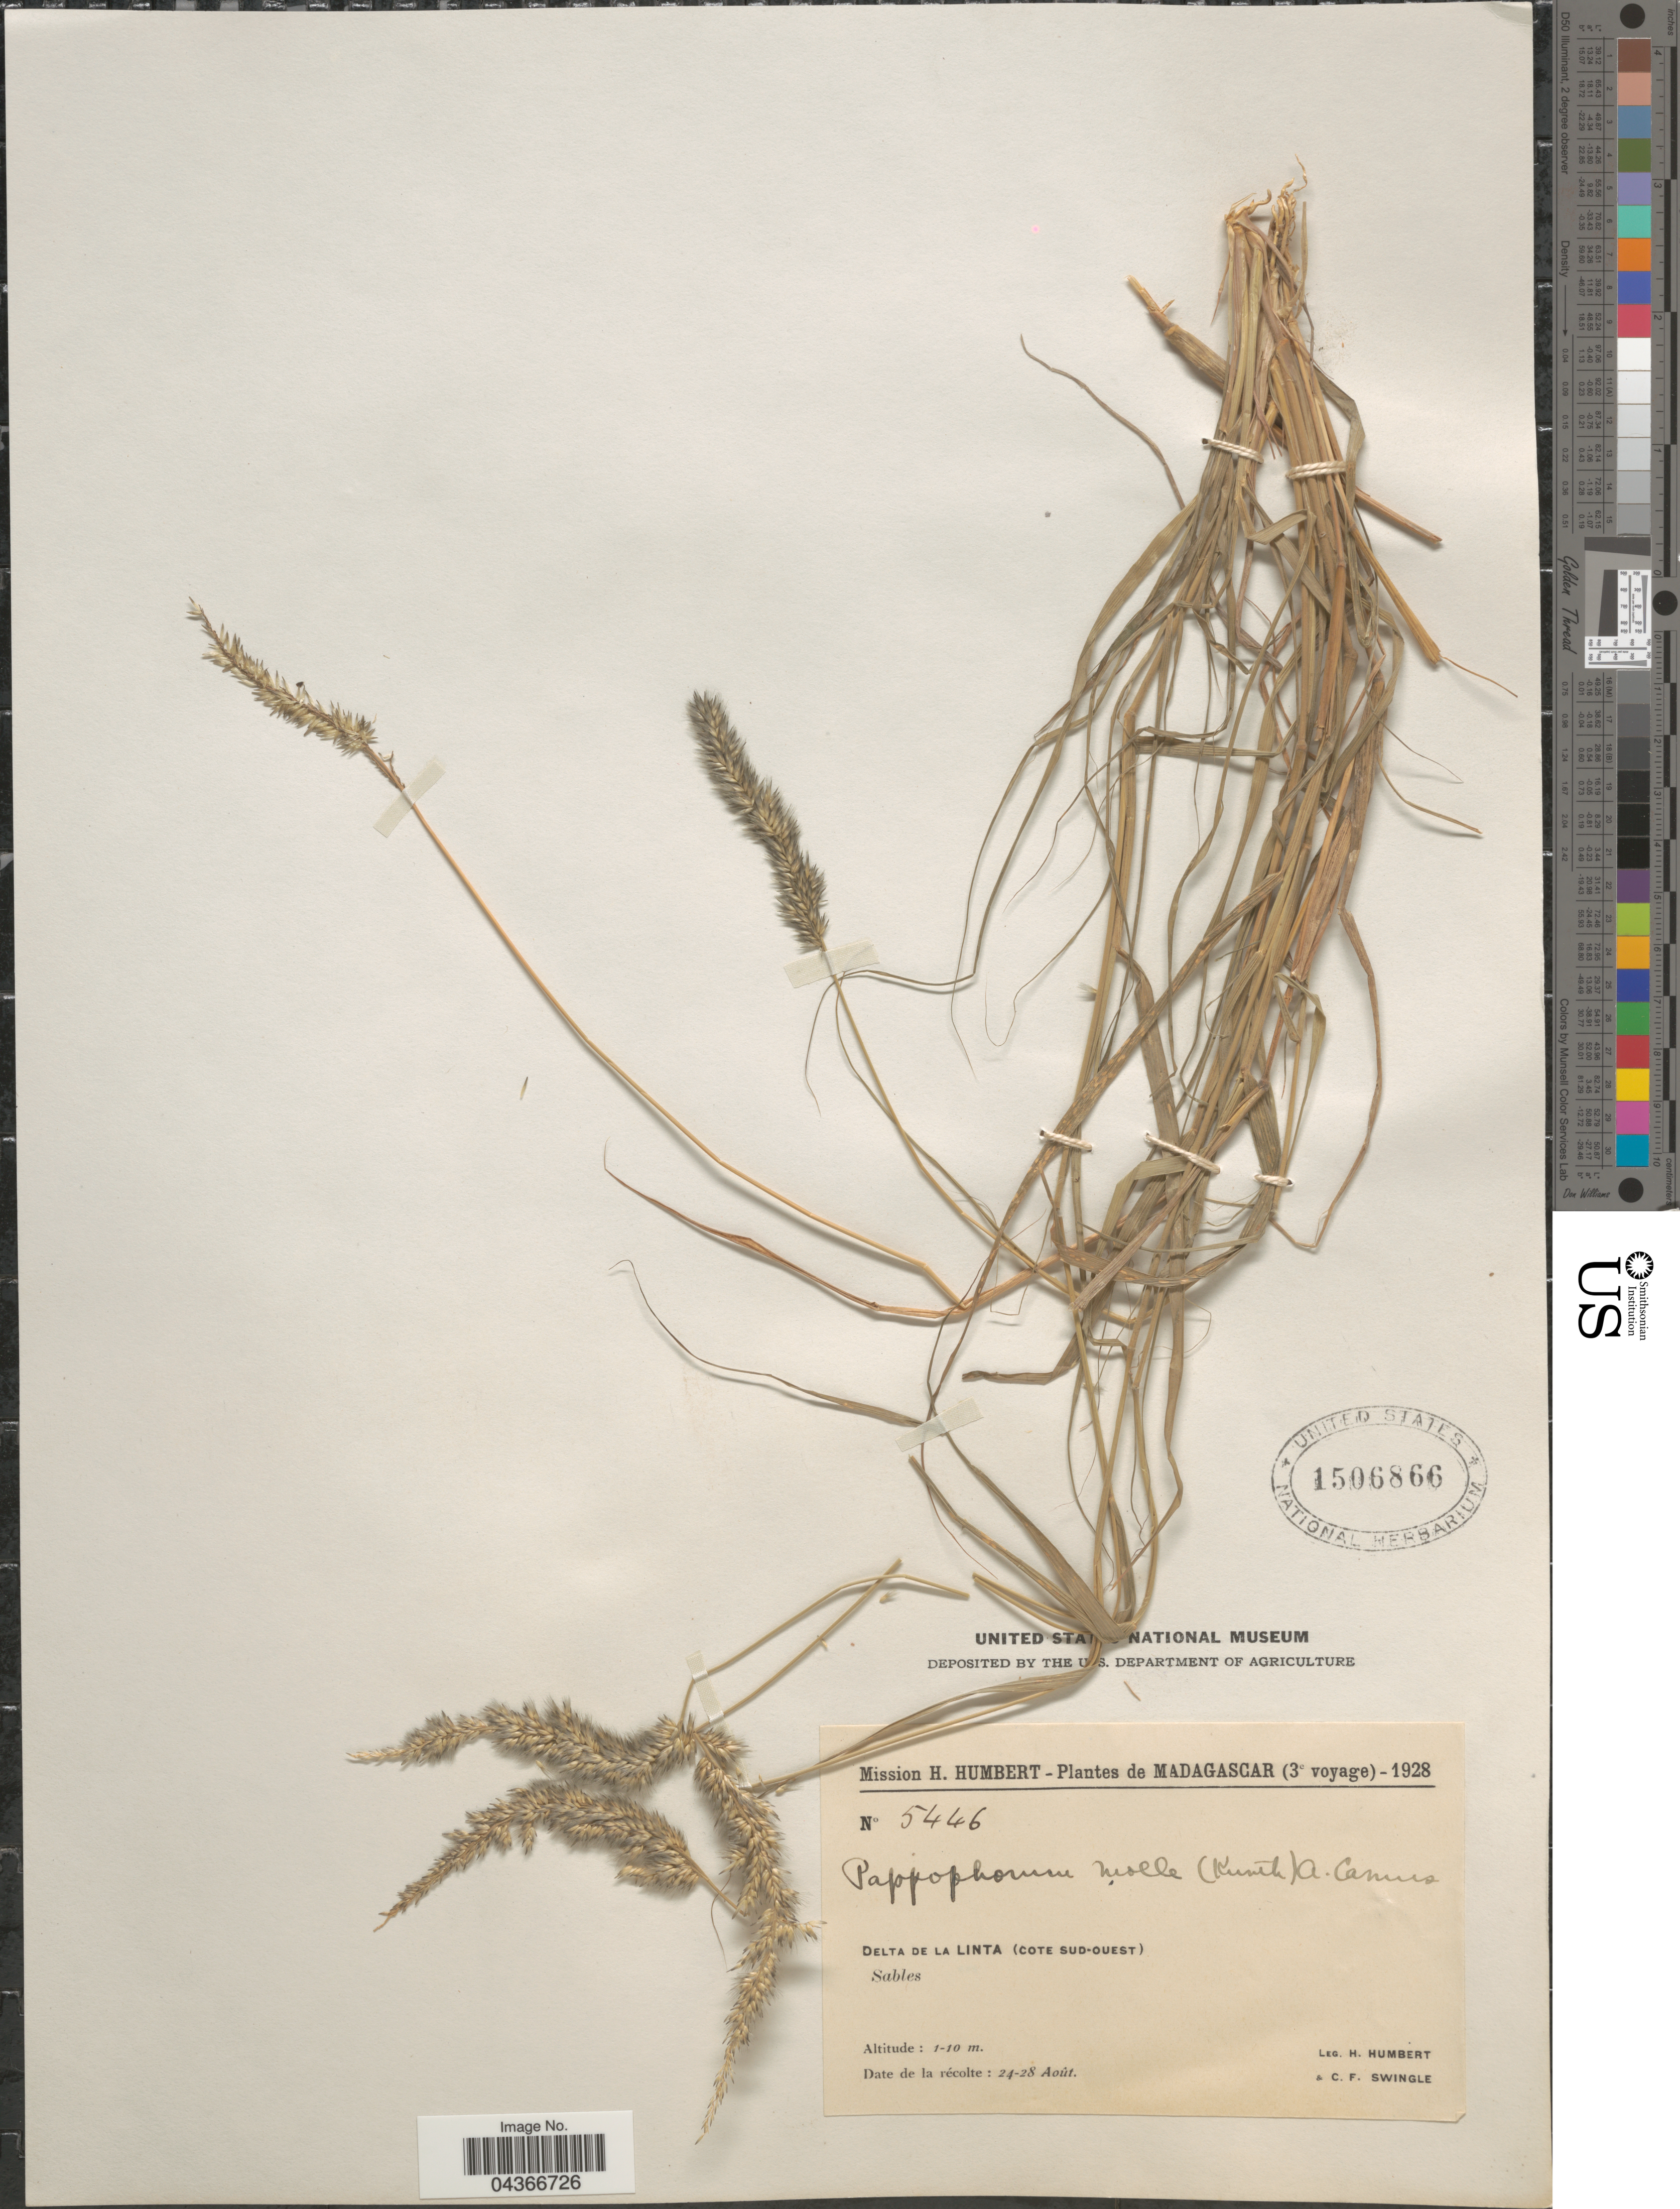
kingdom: Plantae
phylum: Tracheophyta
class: Liliopsida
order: Poales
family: Poaceae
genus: Enneapogon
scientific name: Enneapogon cenchroides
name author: (Licht. ex Roem. & Schult.) C.E. Hubb.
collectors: H. Humbert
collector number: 5446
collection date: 1928-08-24/1928-08-28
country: Madagascar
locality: (3e voyage) - 1928. Delta de La Linta (Cote Sud-Ouest). Sables.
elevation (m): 1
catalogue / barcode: US 1506866